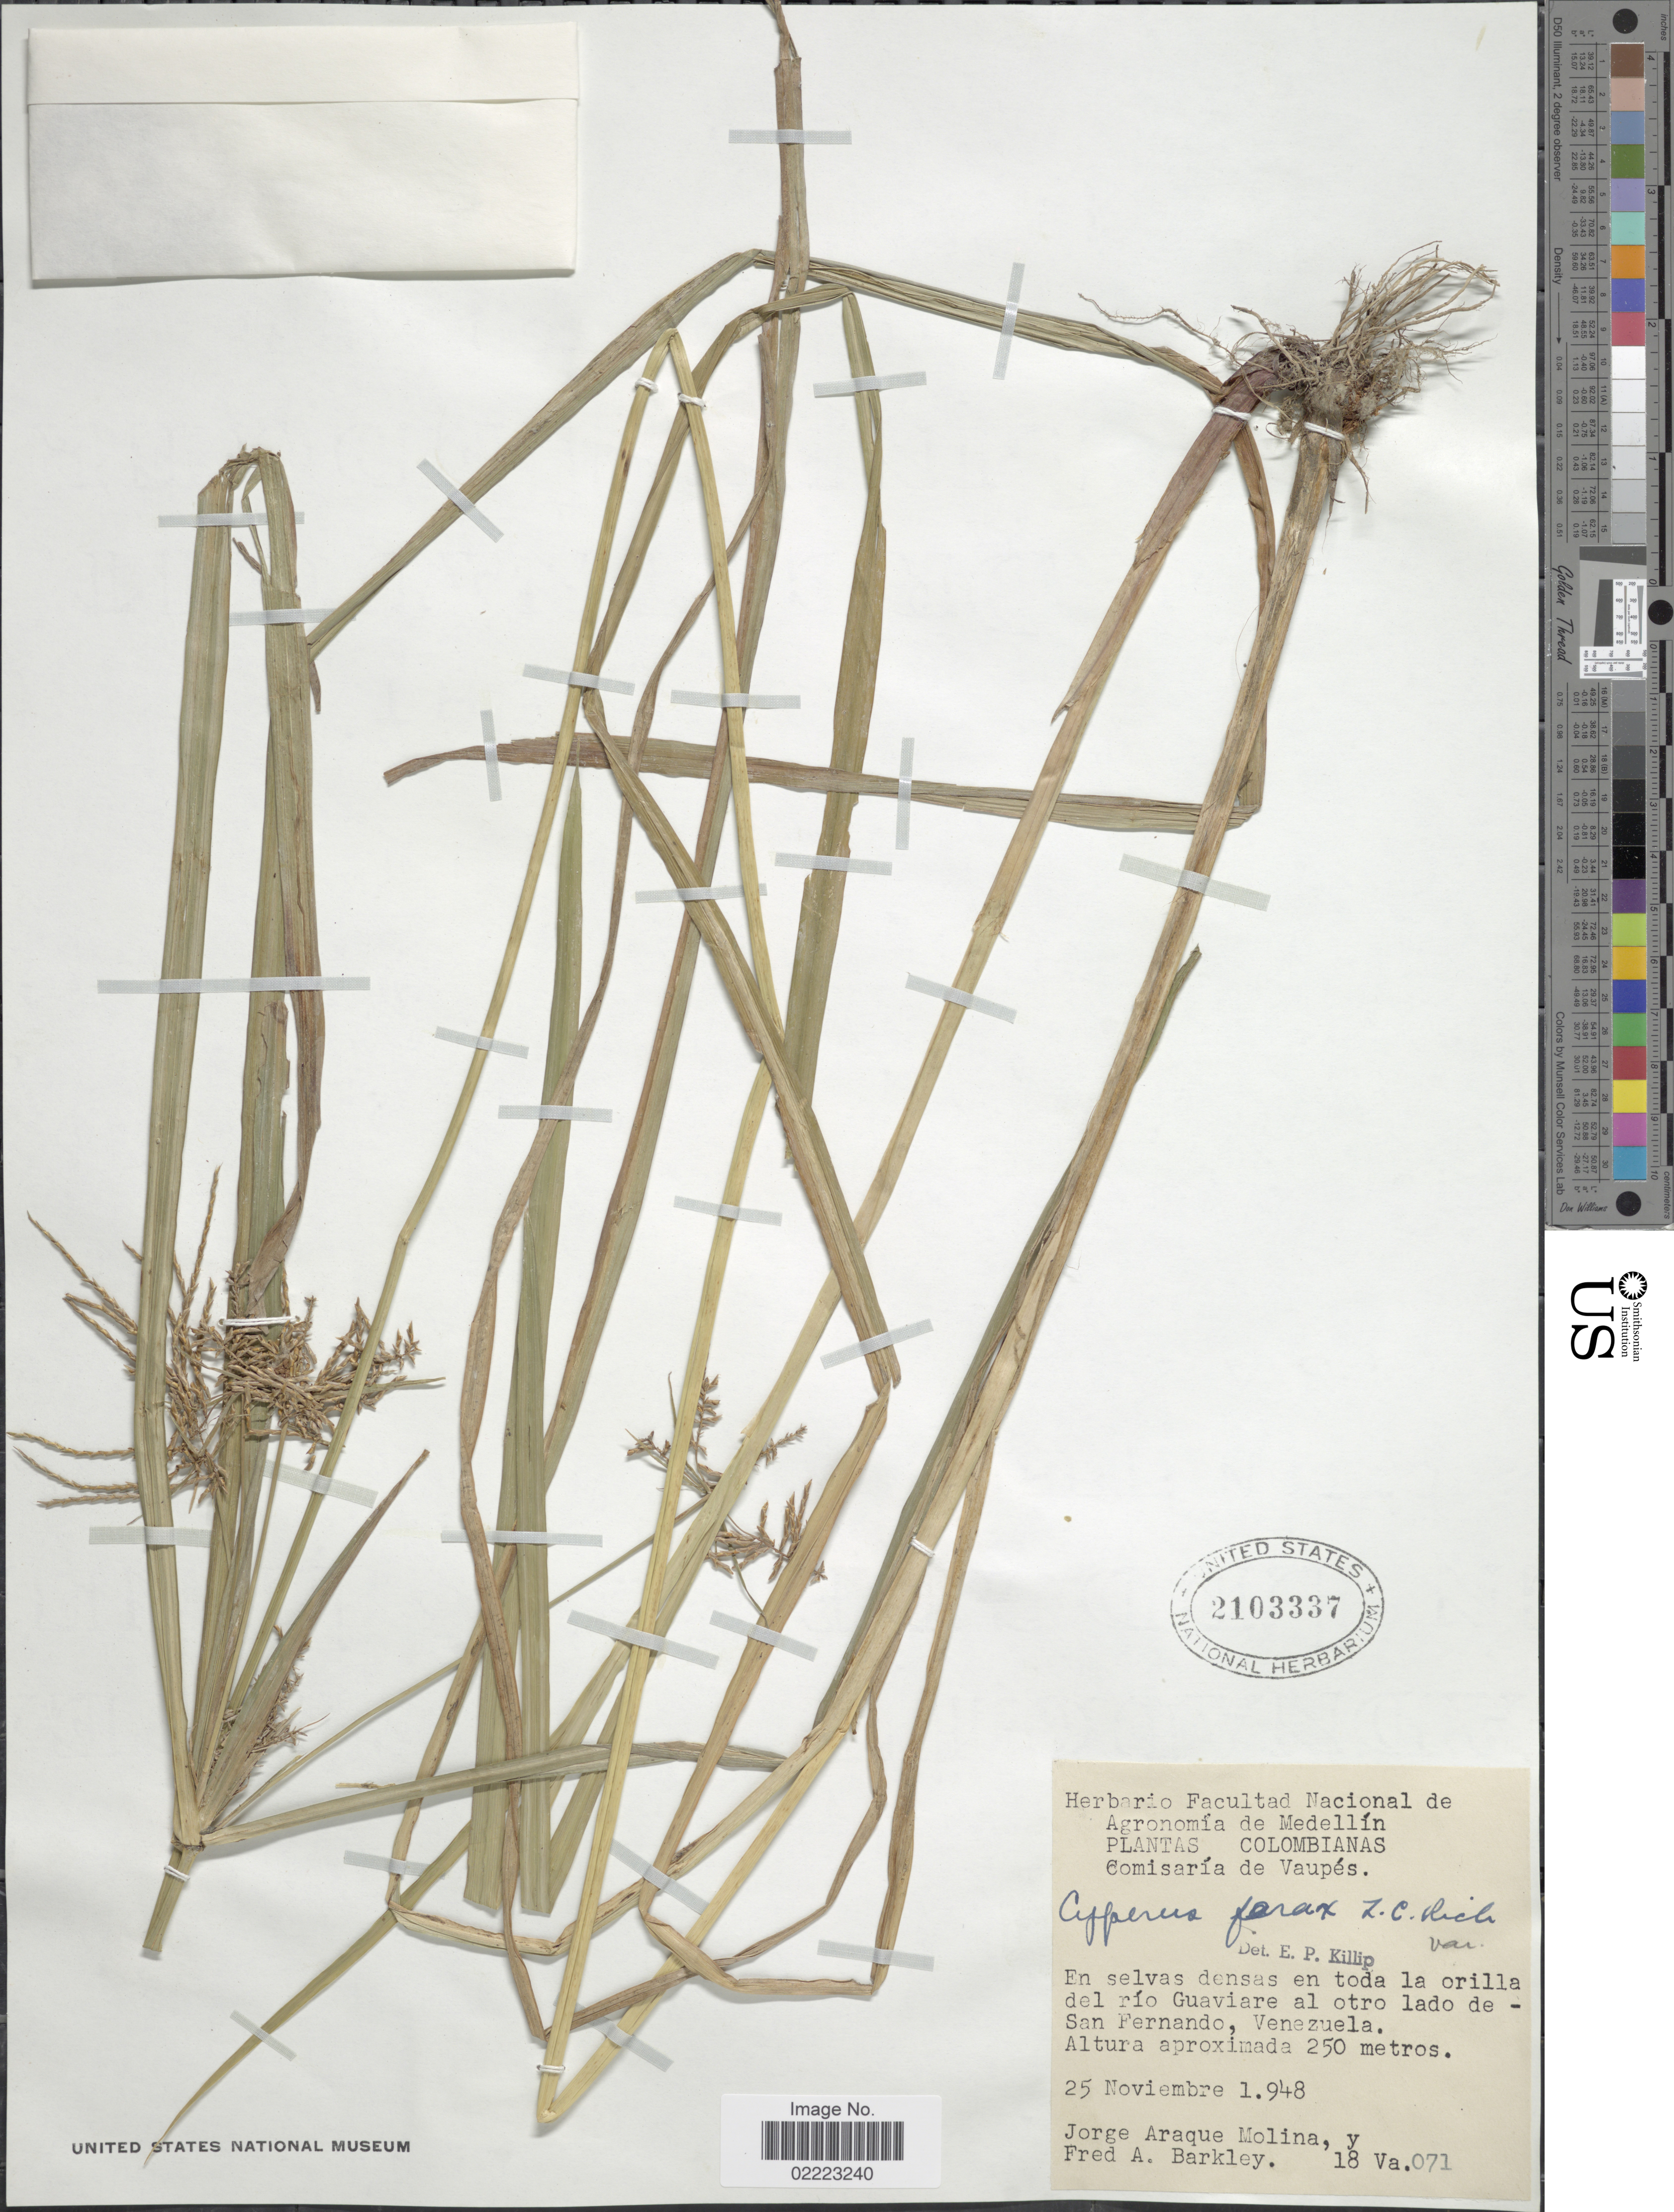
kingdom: Plantae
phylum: Tracheophyta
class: Liliopsida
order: Poales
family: Cyperaceae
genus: Cyperus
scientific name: Cyperus odoratus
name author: L.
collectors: J. Araque Molina & F. A. Barkley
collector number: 18 Va. 071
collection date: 1948-11-25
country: Venezuela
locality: Comisaría de Vaupes, En selvas densas en toda la orilla del río Guaviare al otro lado de San Fernando, Venenula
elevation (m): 250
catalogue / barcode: US 2103337